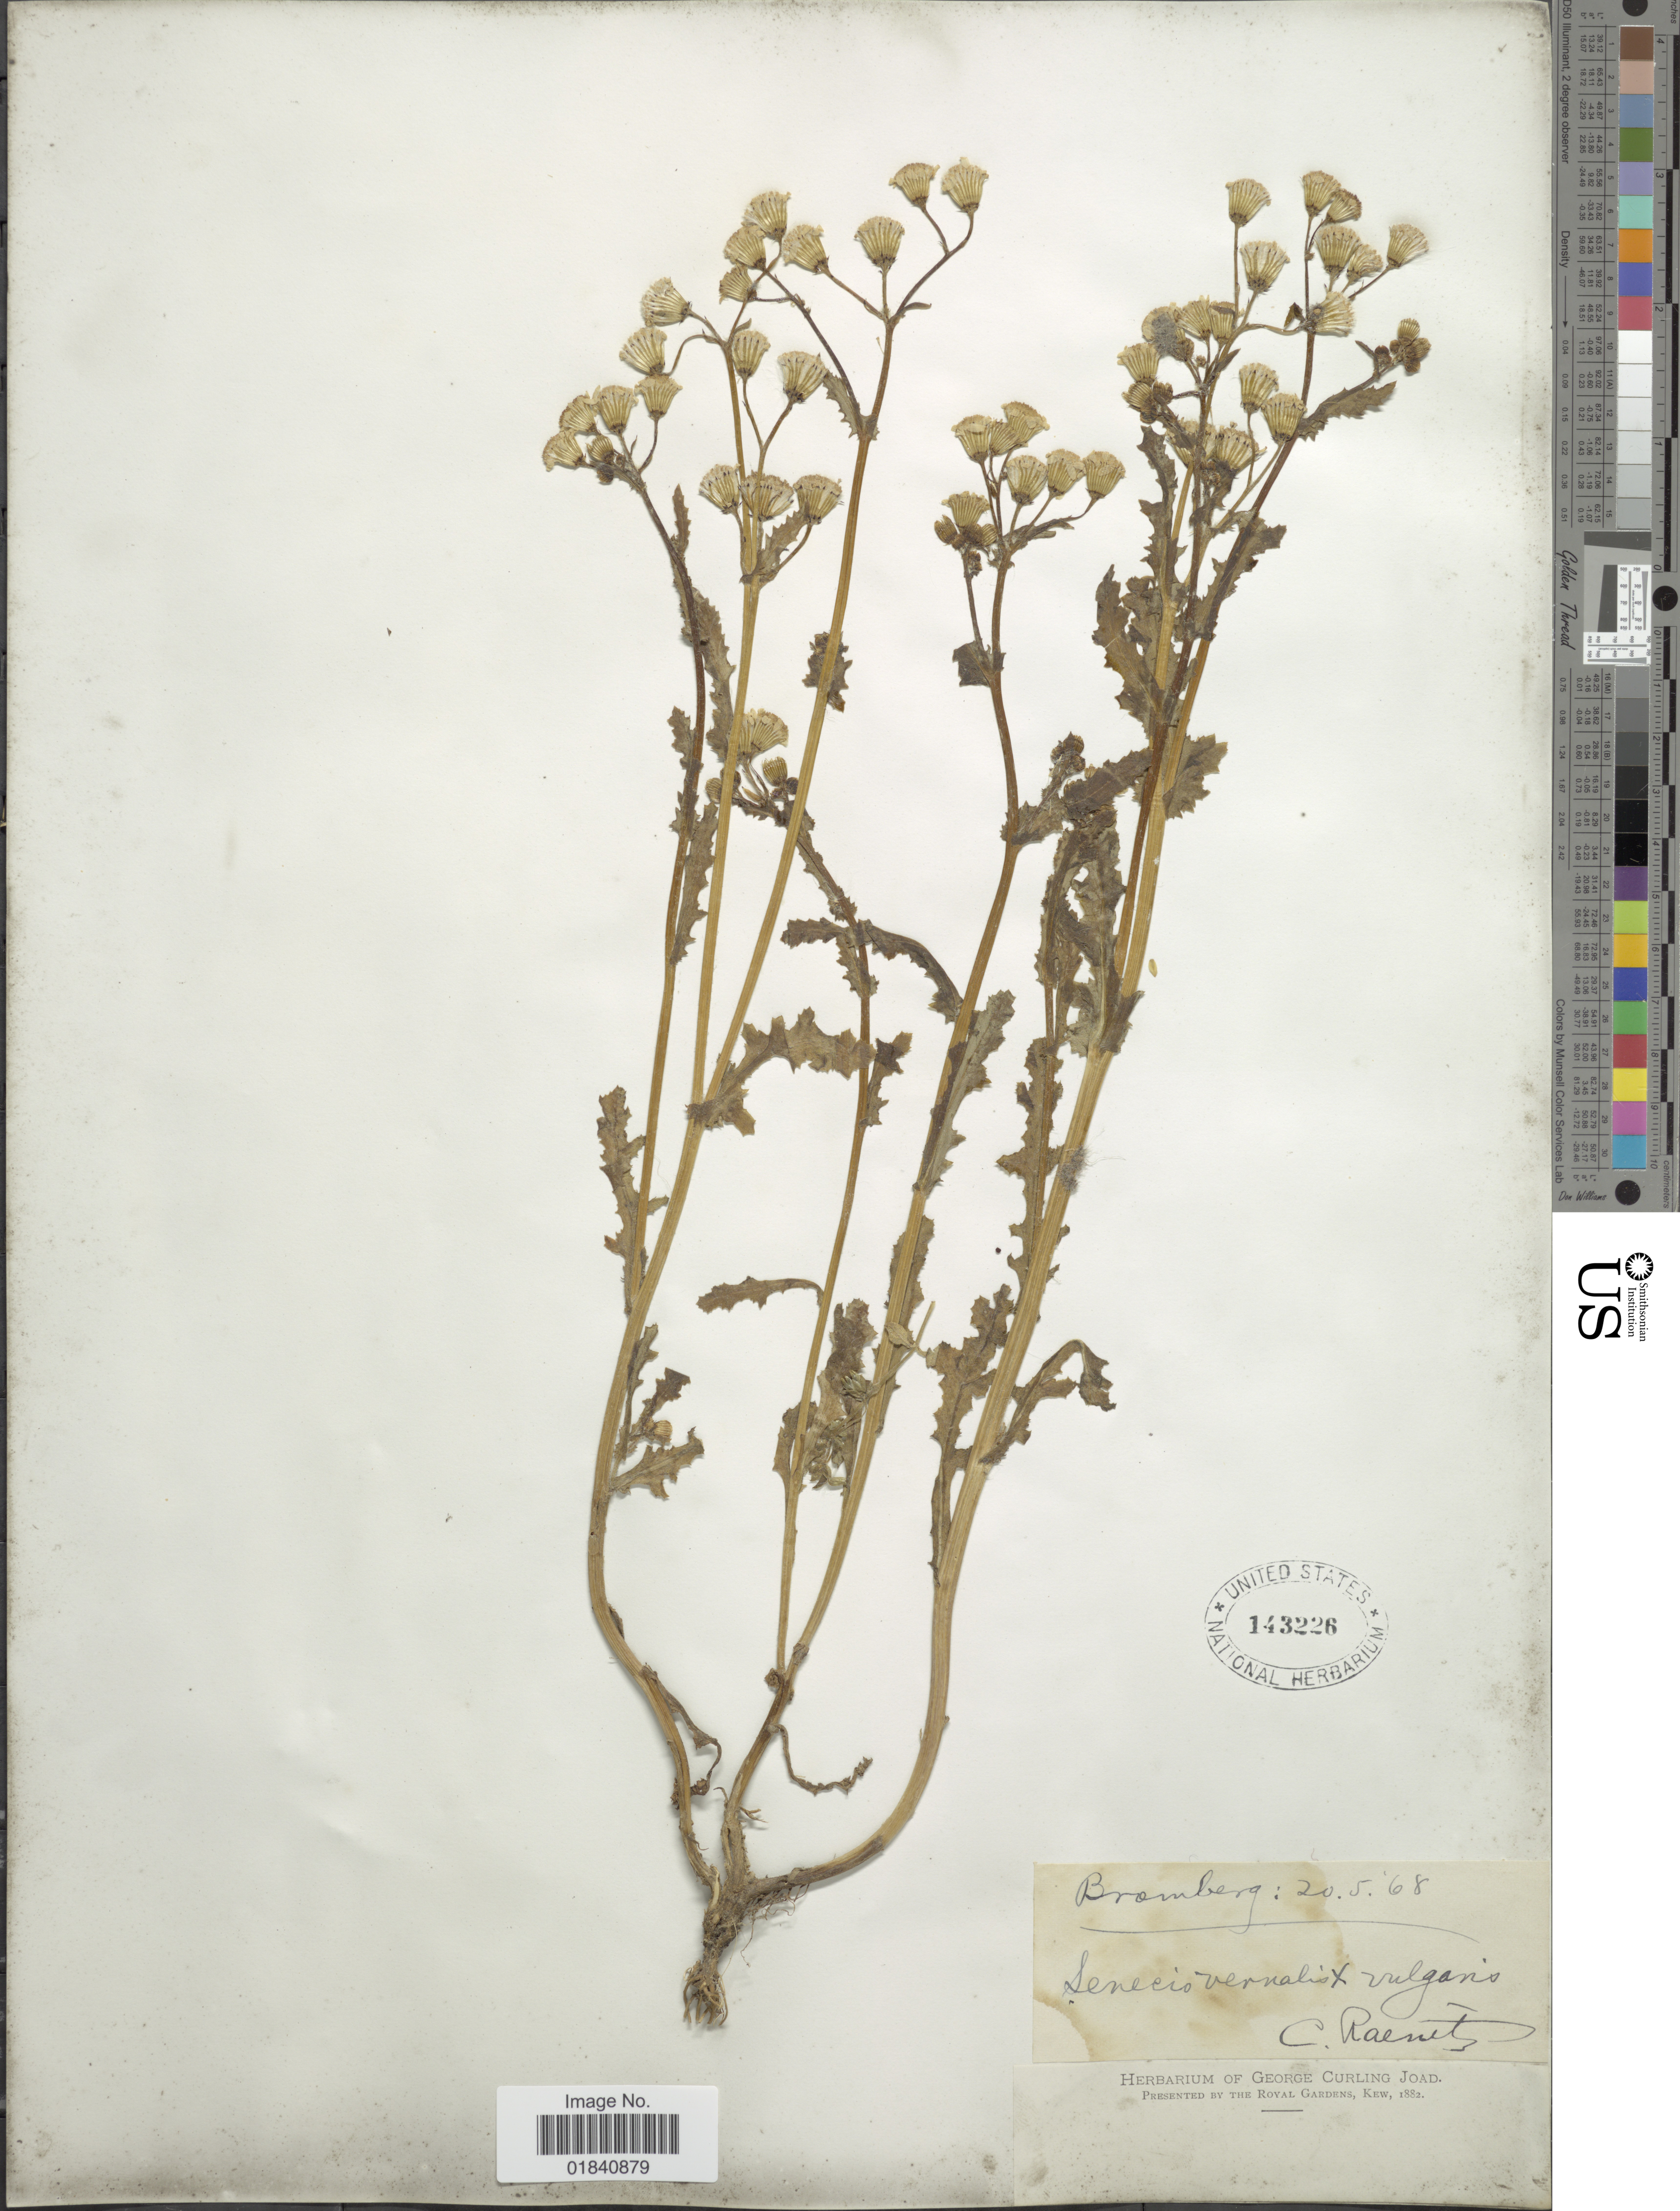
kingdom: Plantae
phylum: Tracheophyta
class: Magnoliopsida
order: Asterales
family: Asteraceae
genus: Senecio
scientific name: Senecio leucanthemifolius subsp. vernalis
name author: (Waldst. & Kit.) Greuter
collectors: C. Raenitz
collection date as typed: Transcribed d/m/y: 20/5/68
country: Poland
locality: Bromberg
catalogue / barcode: US 143226